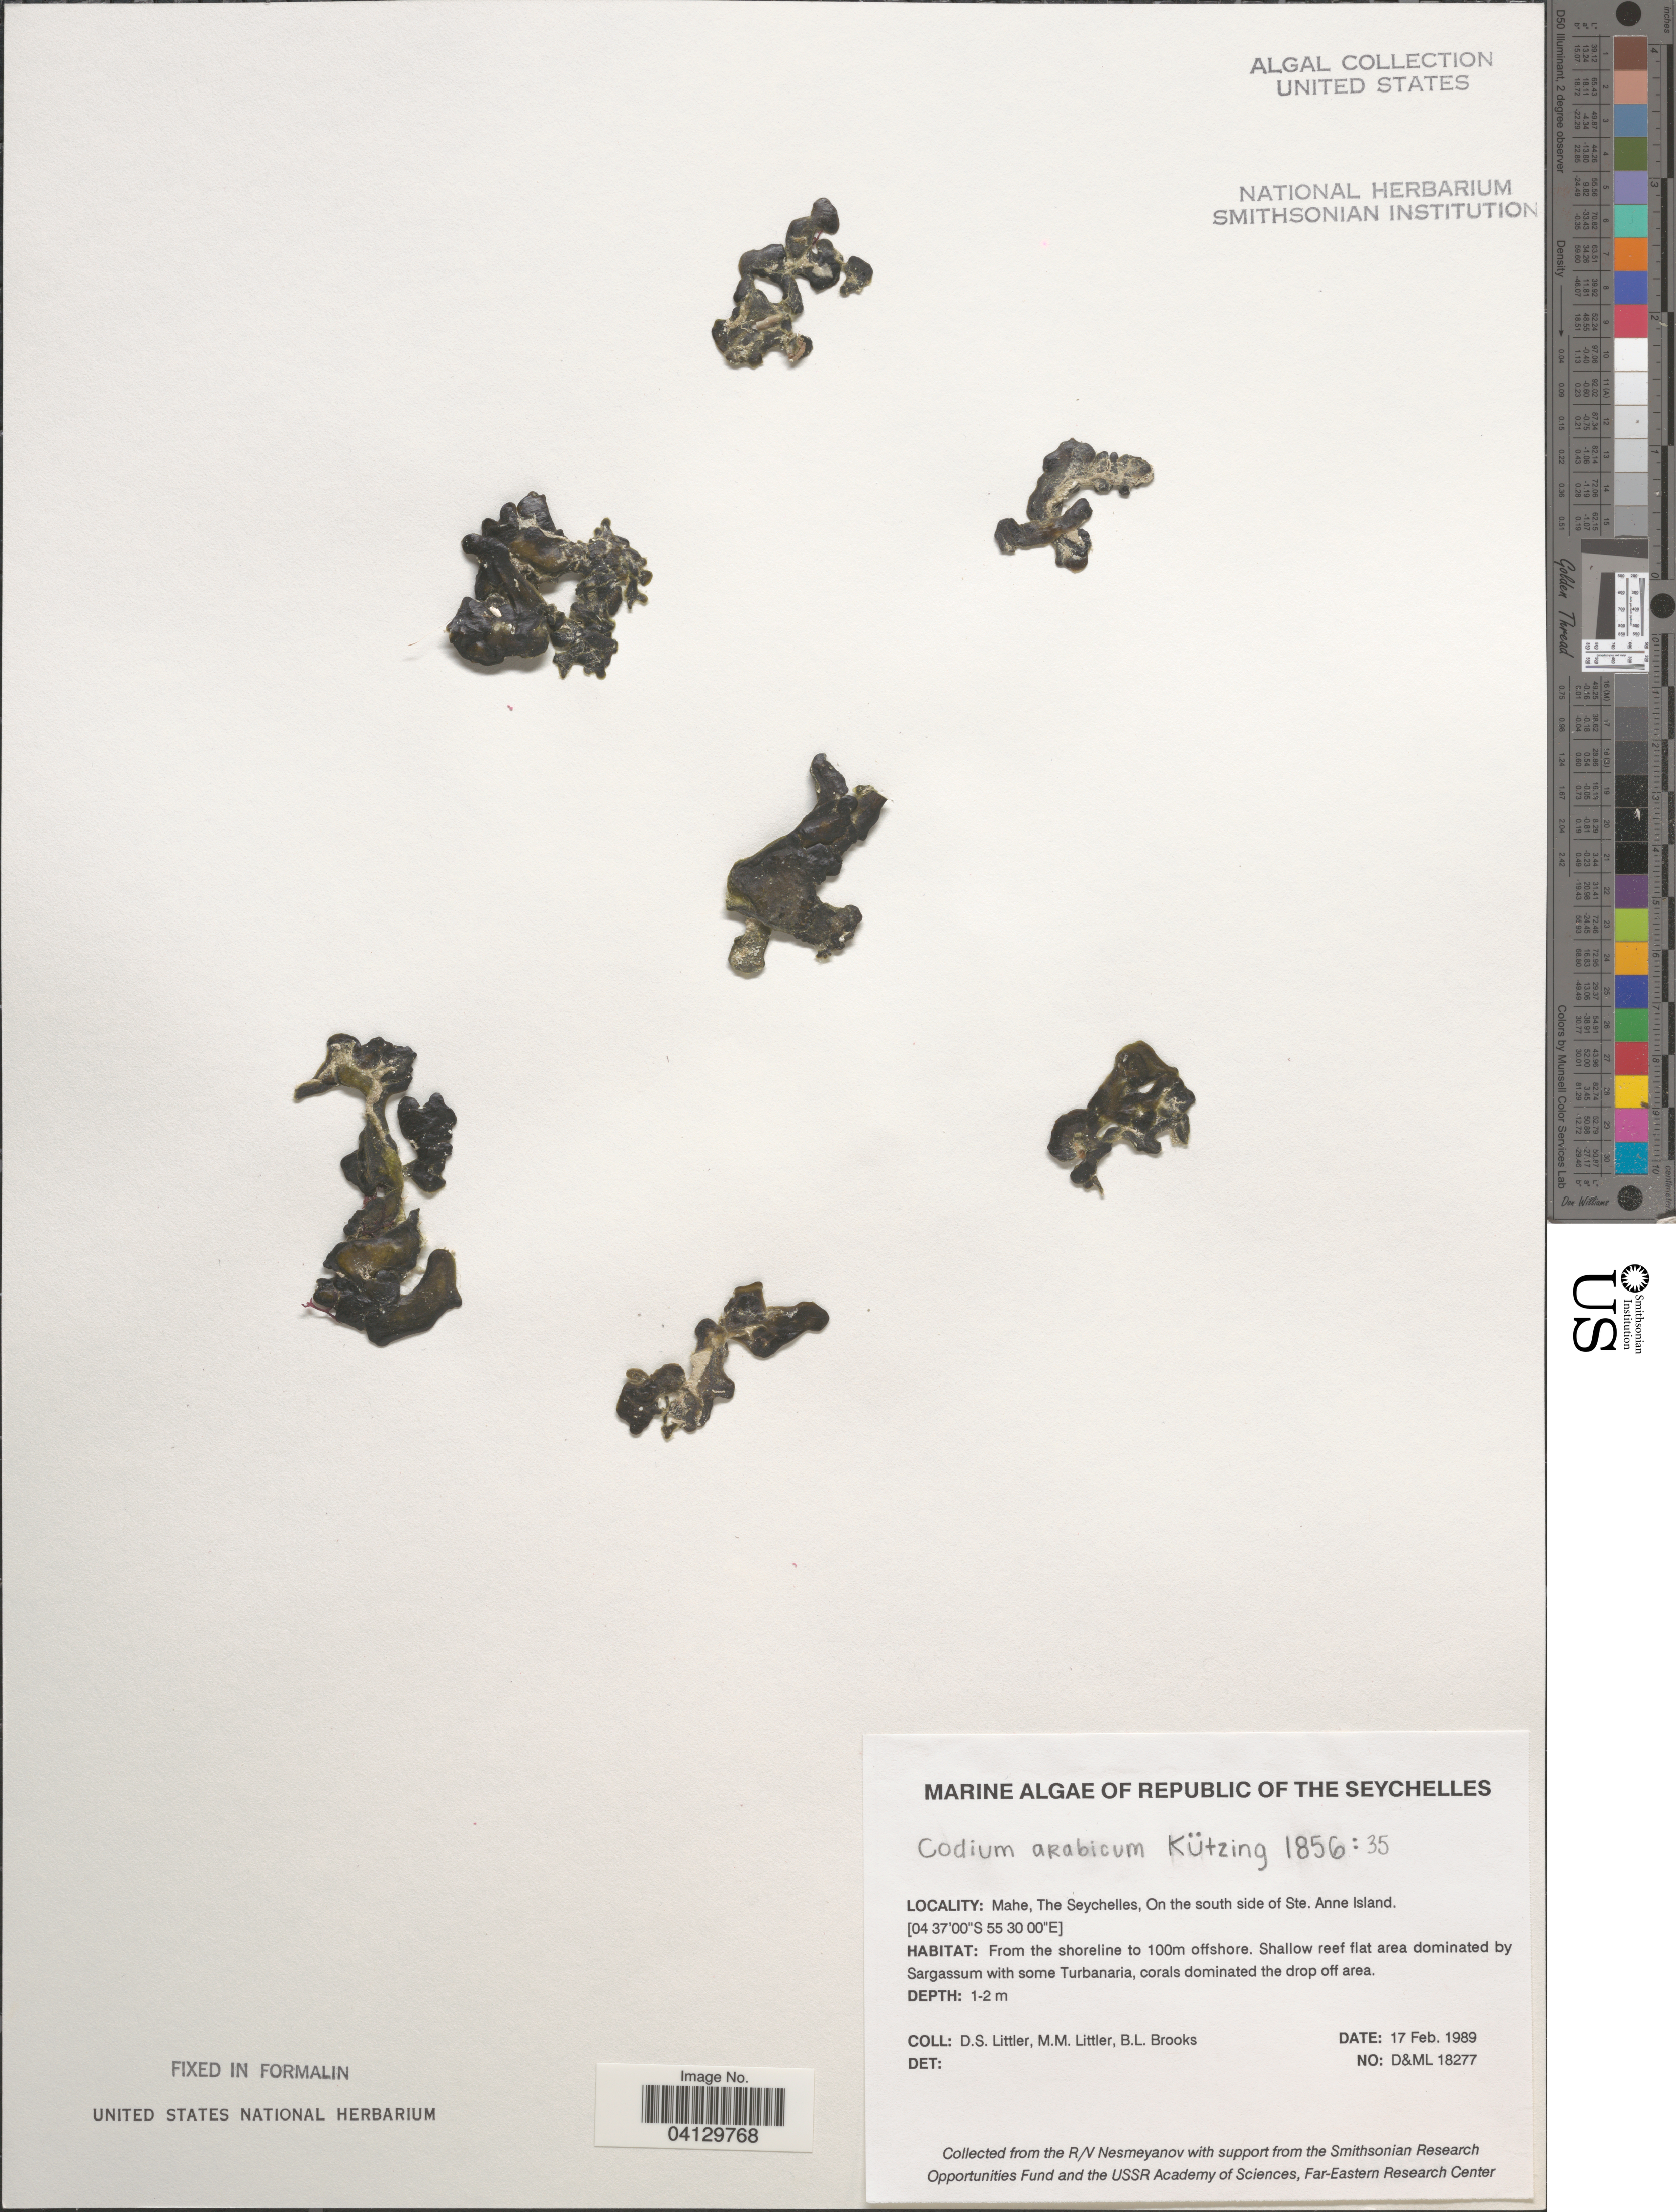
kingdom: Plantae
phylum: Chlorophyta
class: Ulvophyceae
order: Bryopsidales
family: Codiaceae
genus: Codium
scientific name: Codium arabicum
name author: Kütz.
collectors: D. S. Littler & B. Brooks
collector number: D&ML18277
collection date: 1989-02-17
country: Seychelles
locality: Mahe, On the south side of Ste. Anne Island. From the shoreline to 100m offshore.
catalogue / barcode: US 329087